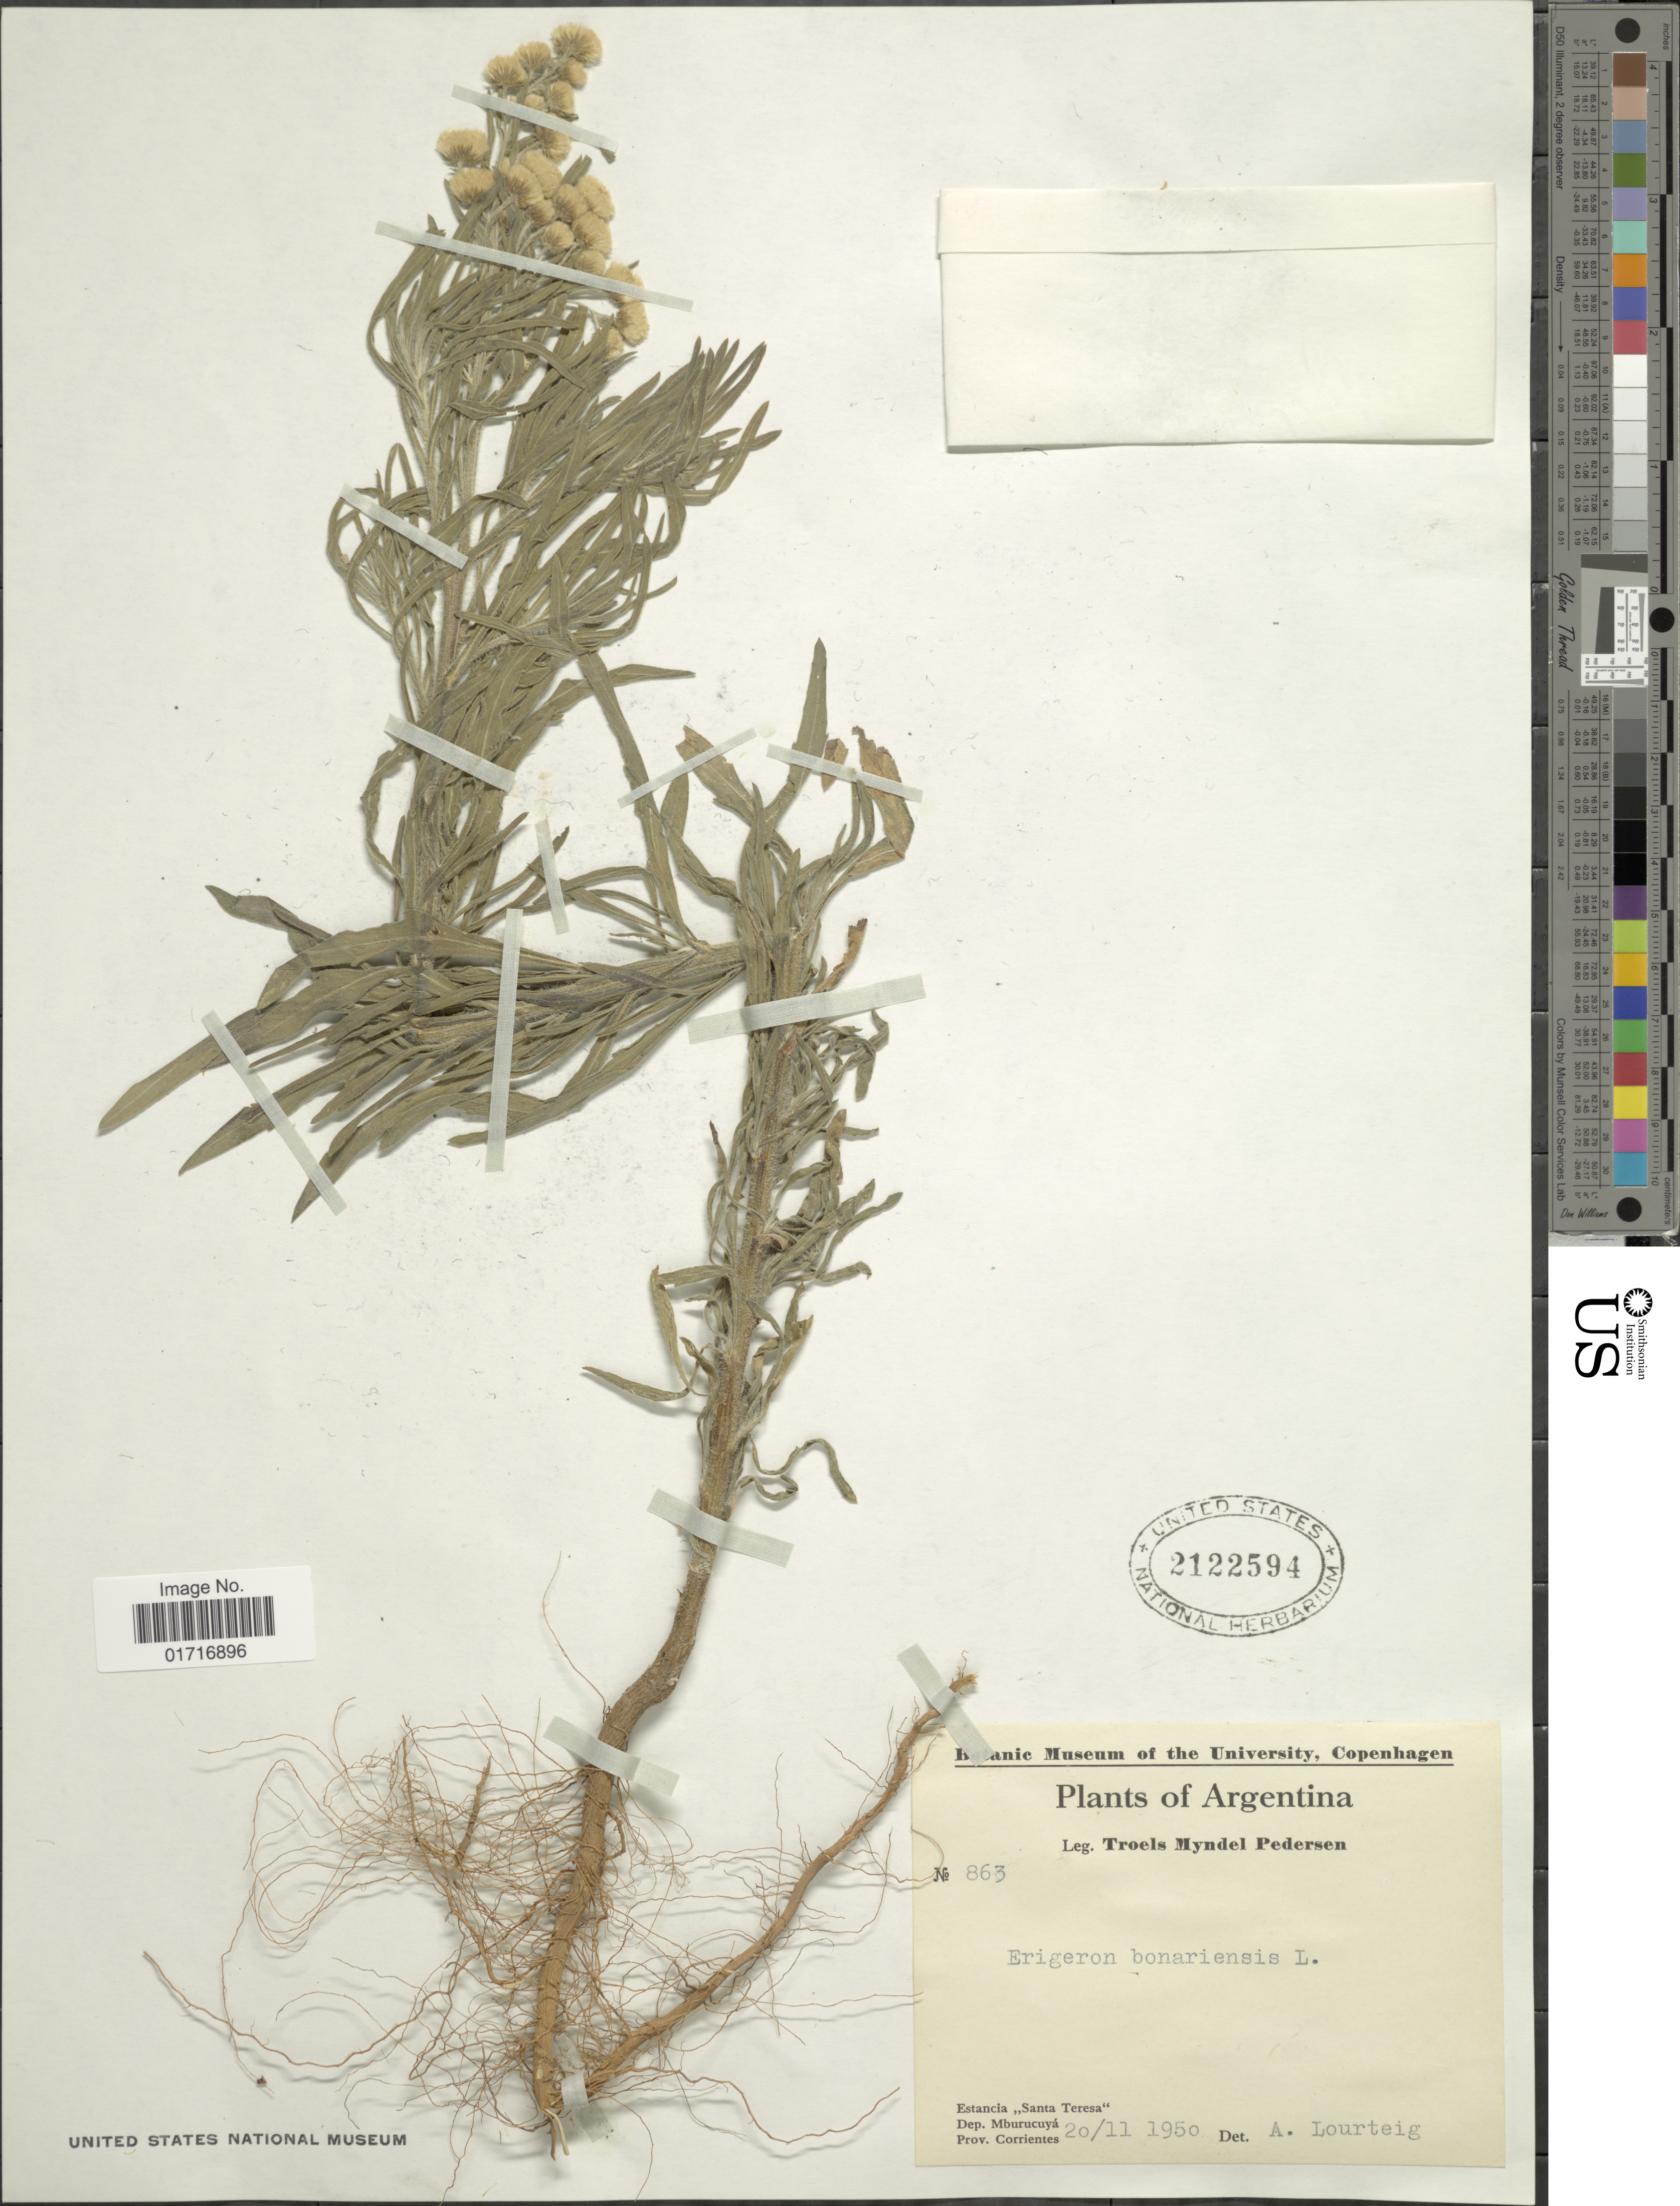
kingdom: Plantae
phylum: Tracheophyta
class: Magnoliopsida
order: Asterales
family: Asteraceae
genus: Conyza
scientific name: Conyza bonariensis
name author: (L.) Cronq.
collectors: T. Pederson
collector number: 863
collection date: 1950-11-20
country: Argentina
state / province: Corrientes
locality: Argentina. Estancia "Santa Teresa". Dep. Mburucuya. Prov, Corrientes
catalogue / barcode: US 2122594